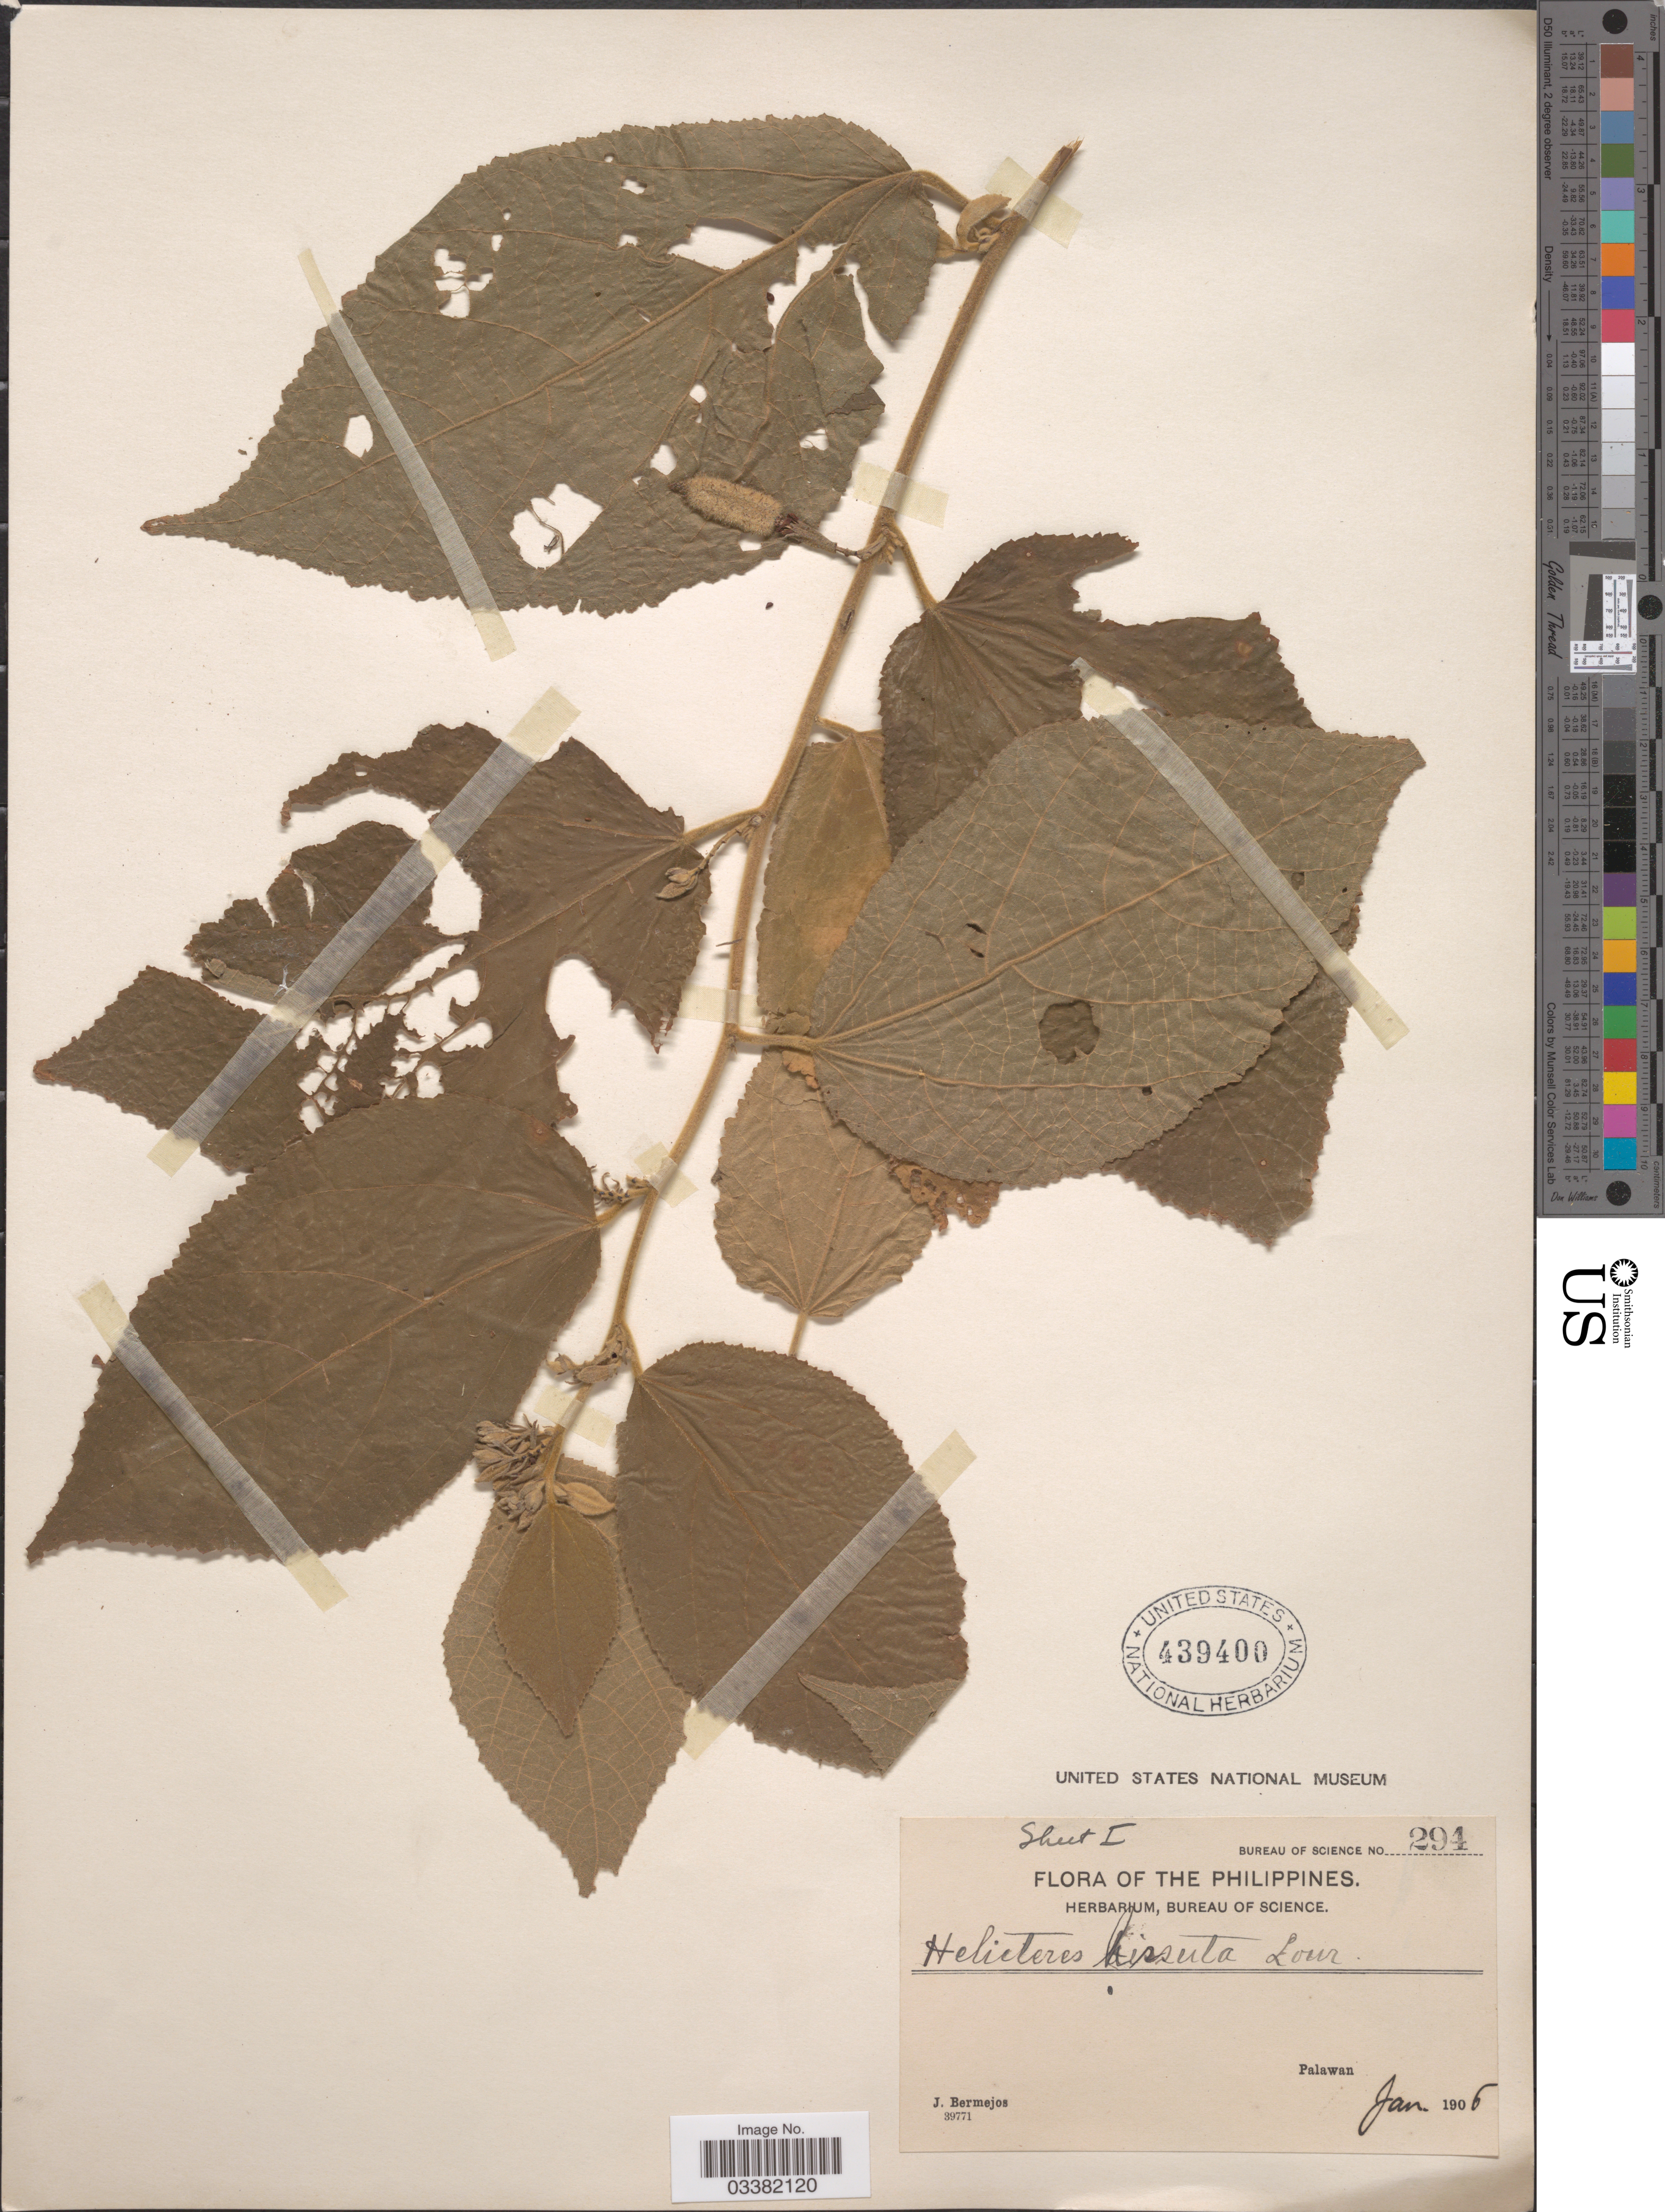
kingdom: Plantae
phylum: Tracheophyta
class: Magnoliopsida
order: Malvales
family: Malvaceae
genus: Helicteres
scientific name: Helicteres hirsuta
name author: Lour.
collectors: J. Bermejos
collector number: Bureau of Science 294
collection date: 1906-01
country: Philippines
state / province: Mimaropa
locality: Palawan.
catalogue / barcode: US 439400